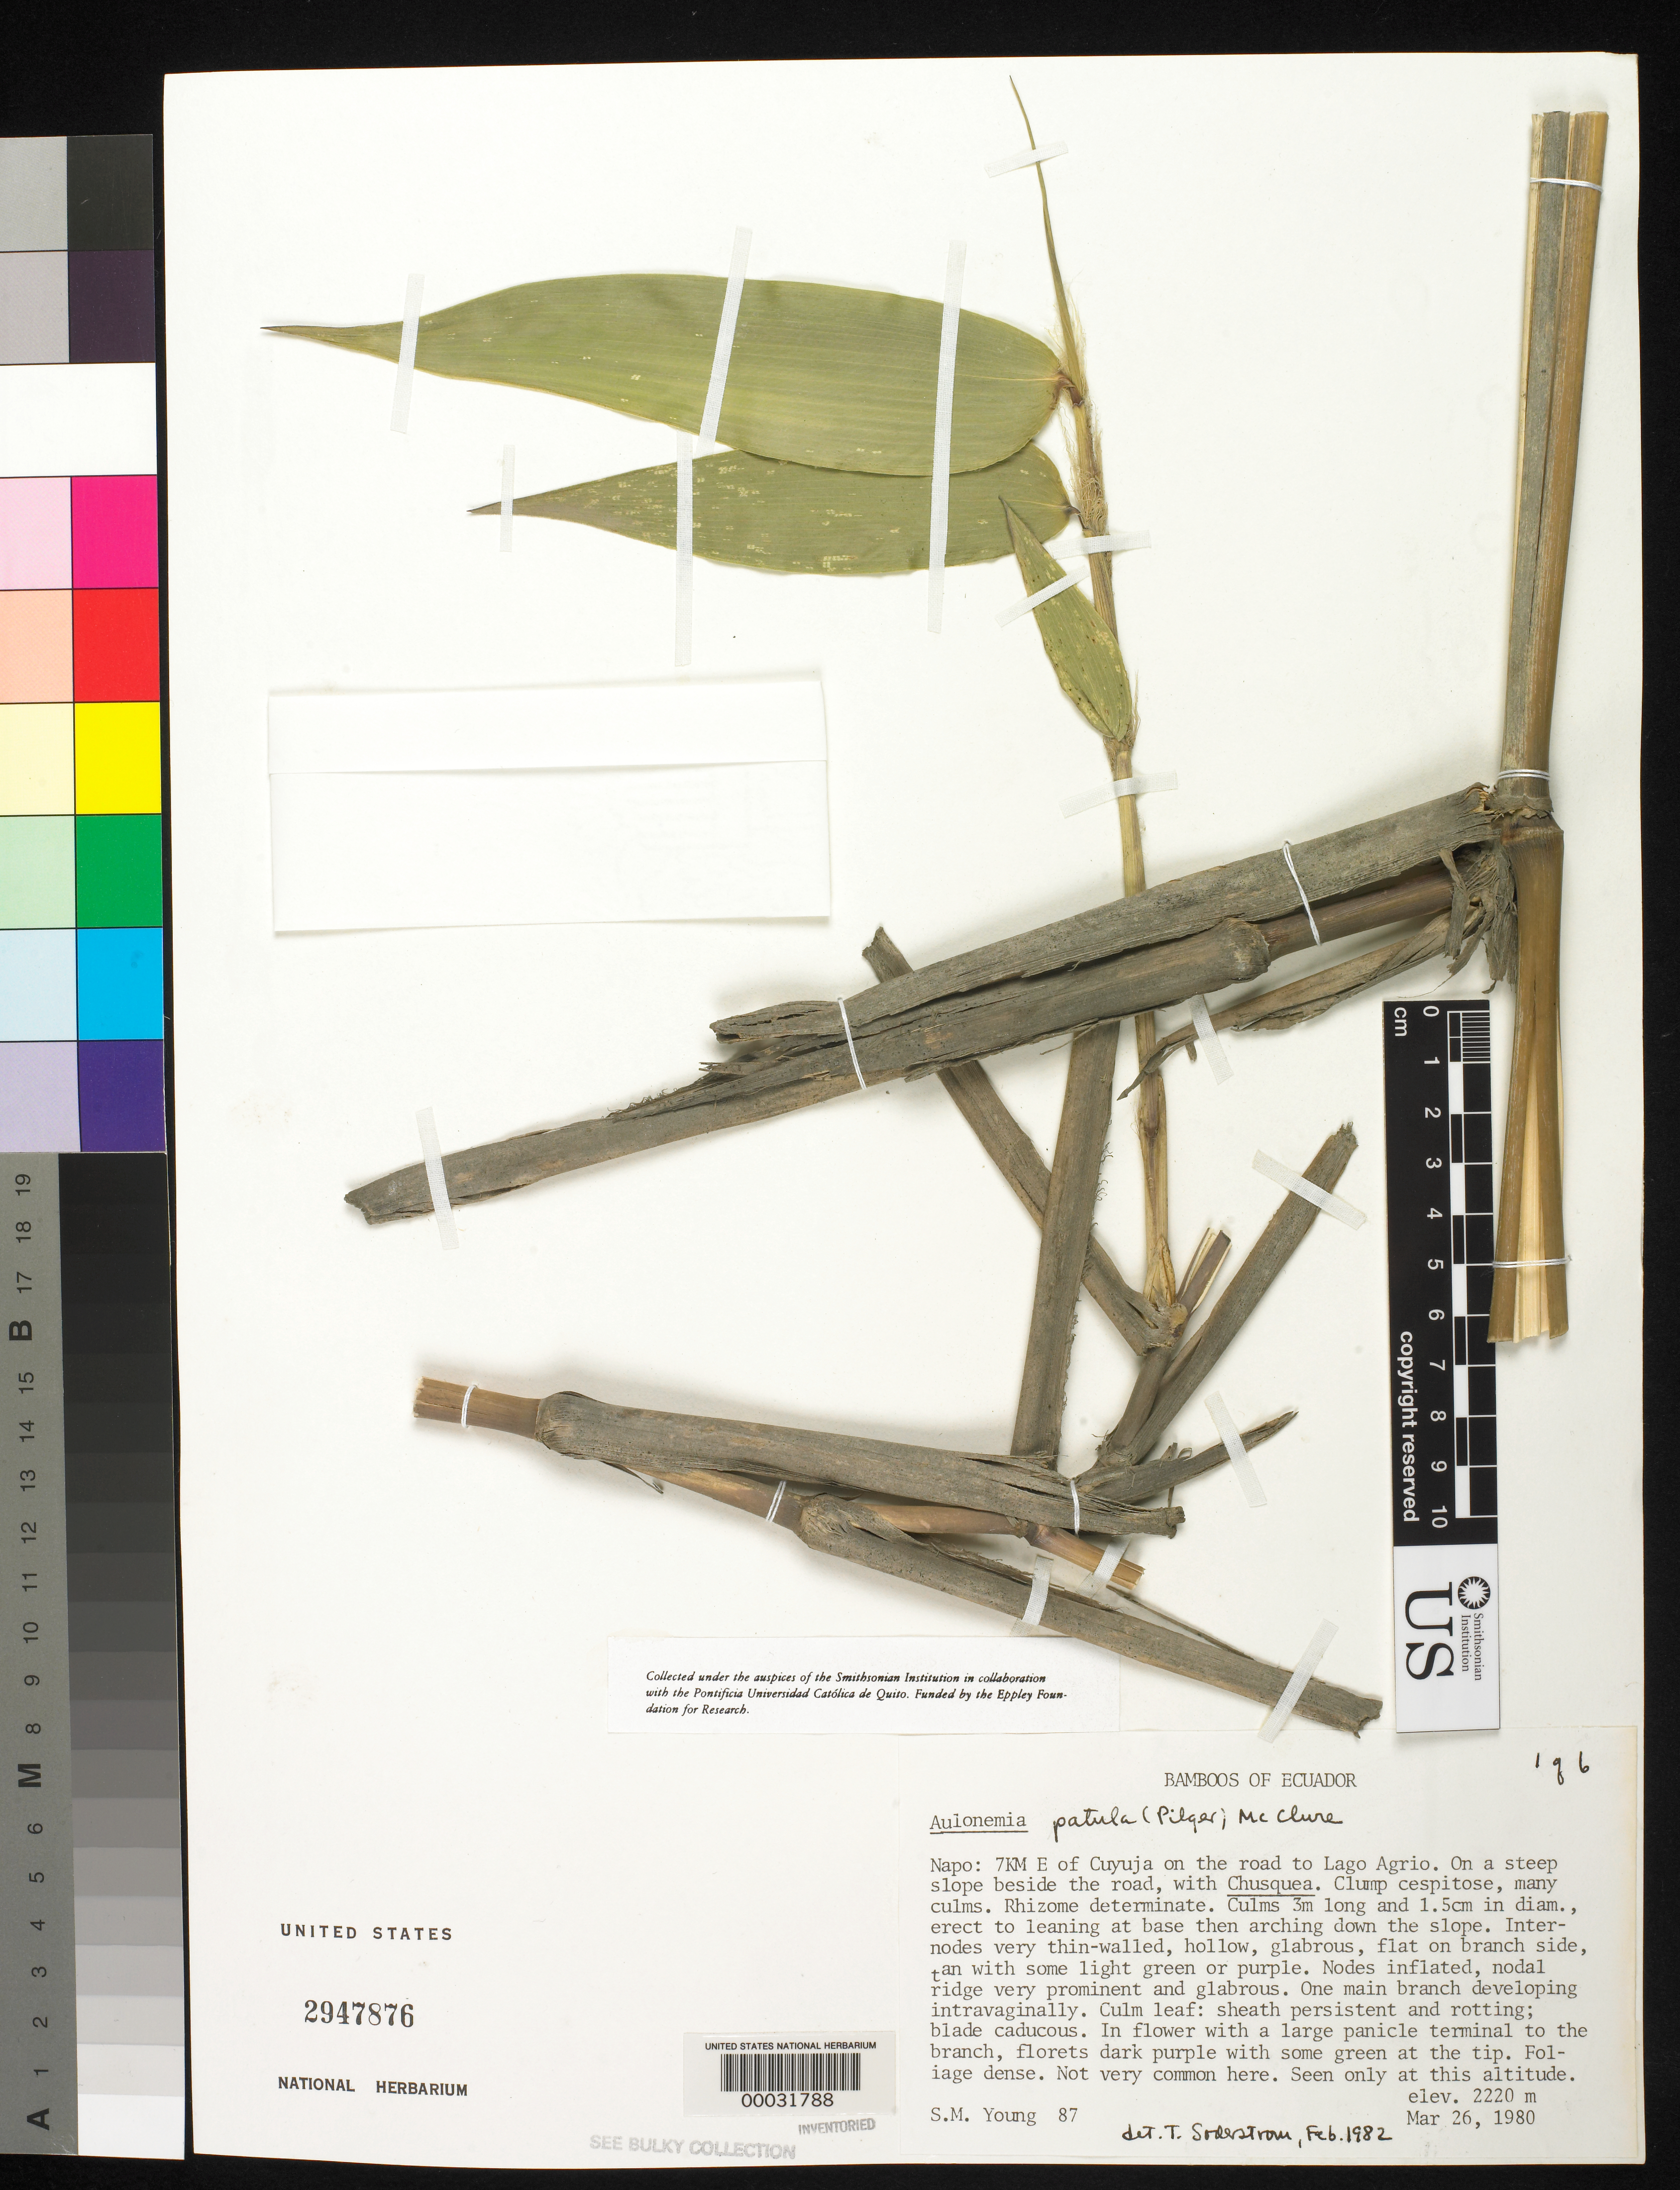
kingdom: Plantae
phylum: Tracheophyta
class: Liliopsida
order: Poales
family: Poaceae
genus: Aulonemia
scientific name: Aulonemia patula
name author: (Pilg.) McClure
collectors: S. Young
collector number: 87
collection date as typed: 26 Mar 1980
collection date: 1980-03-26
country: Ecuador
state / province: Napo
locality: Cuyuja, lago agRio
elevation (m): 2220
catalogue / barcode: US 2947876